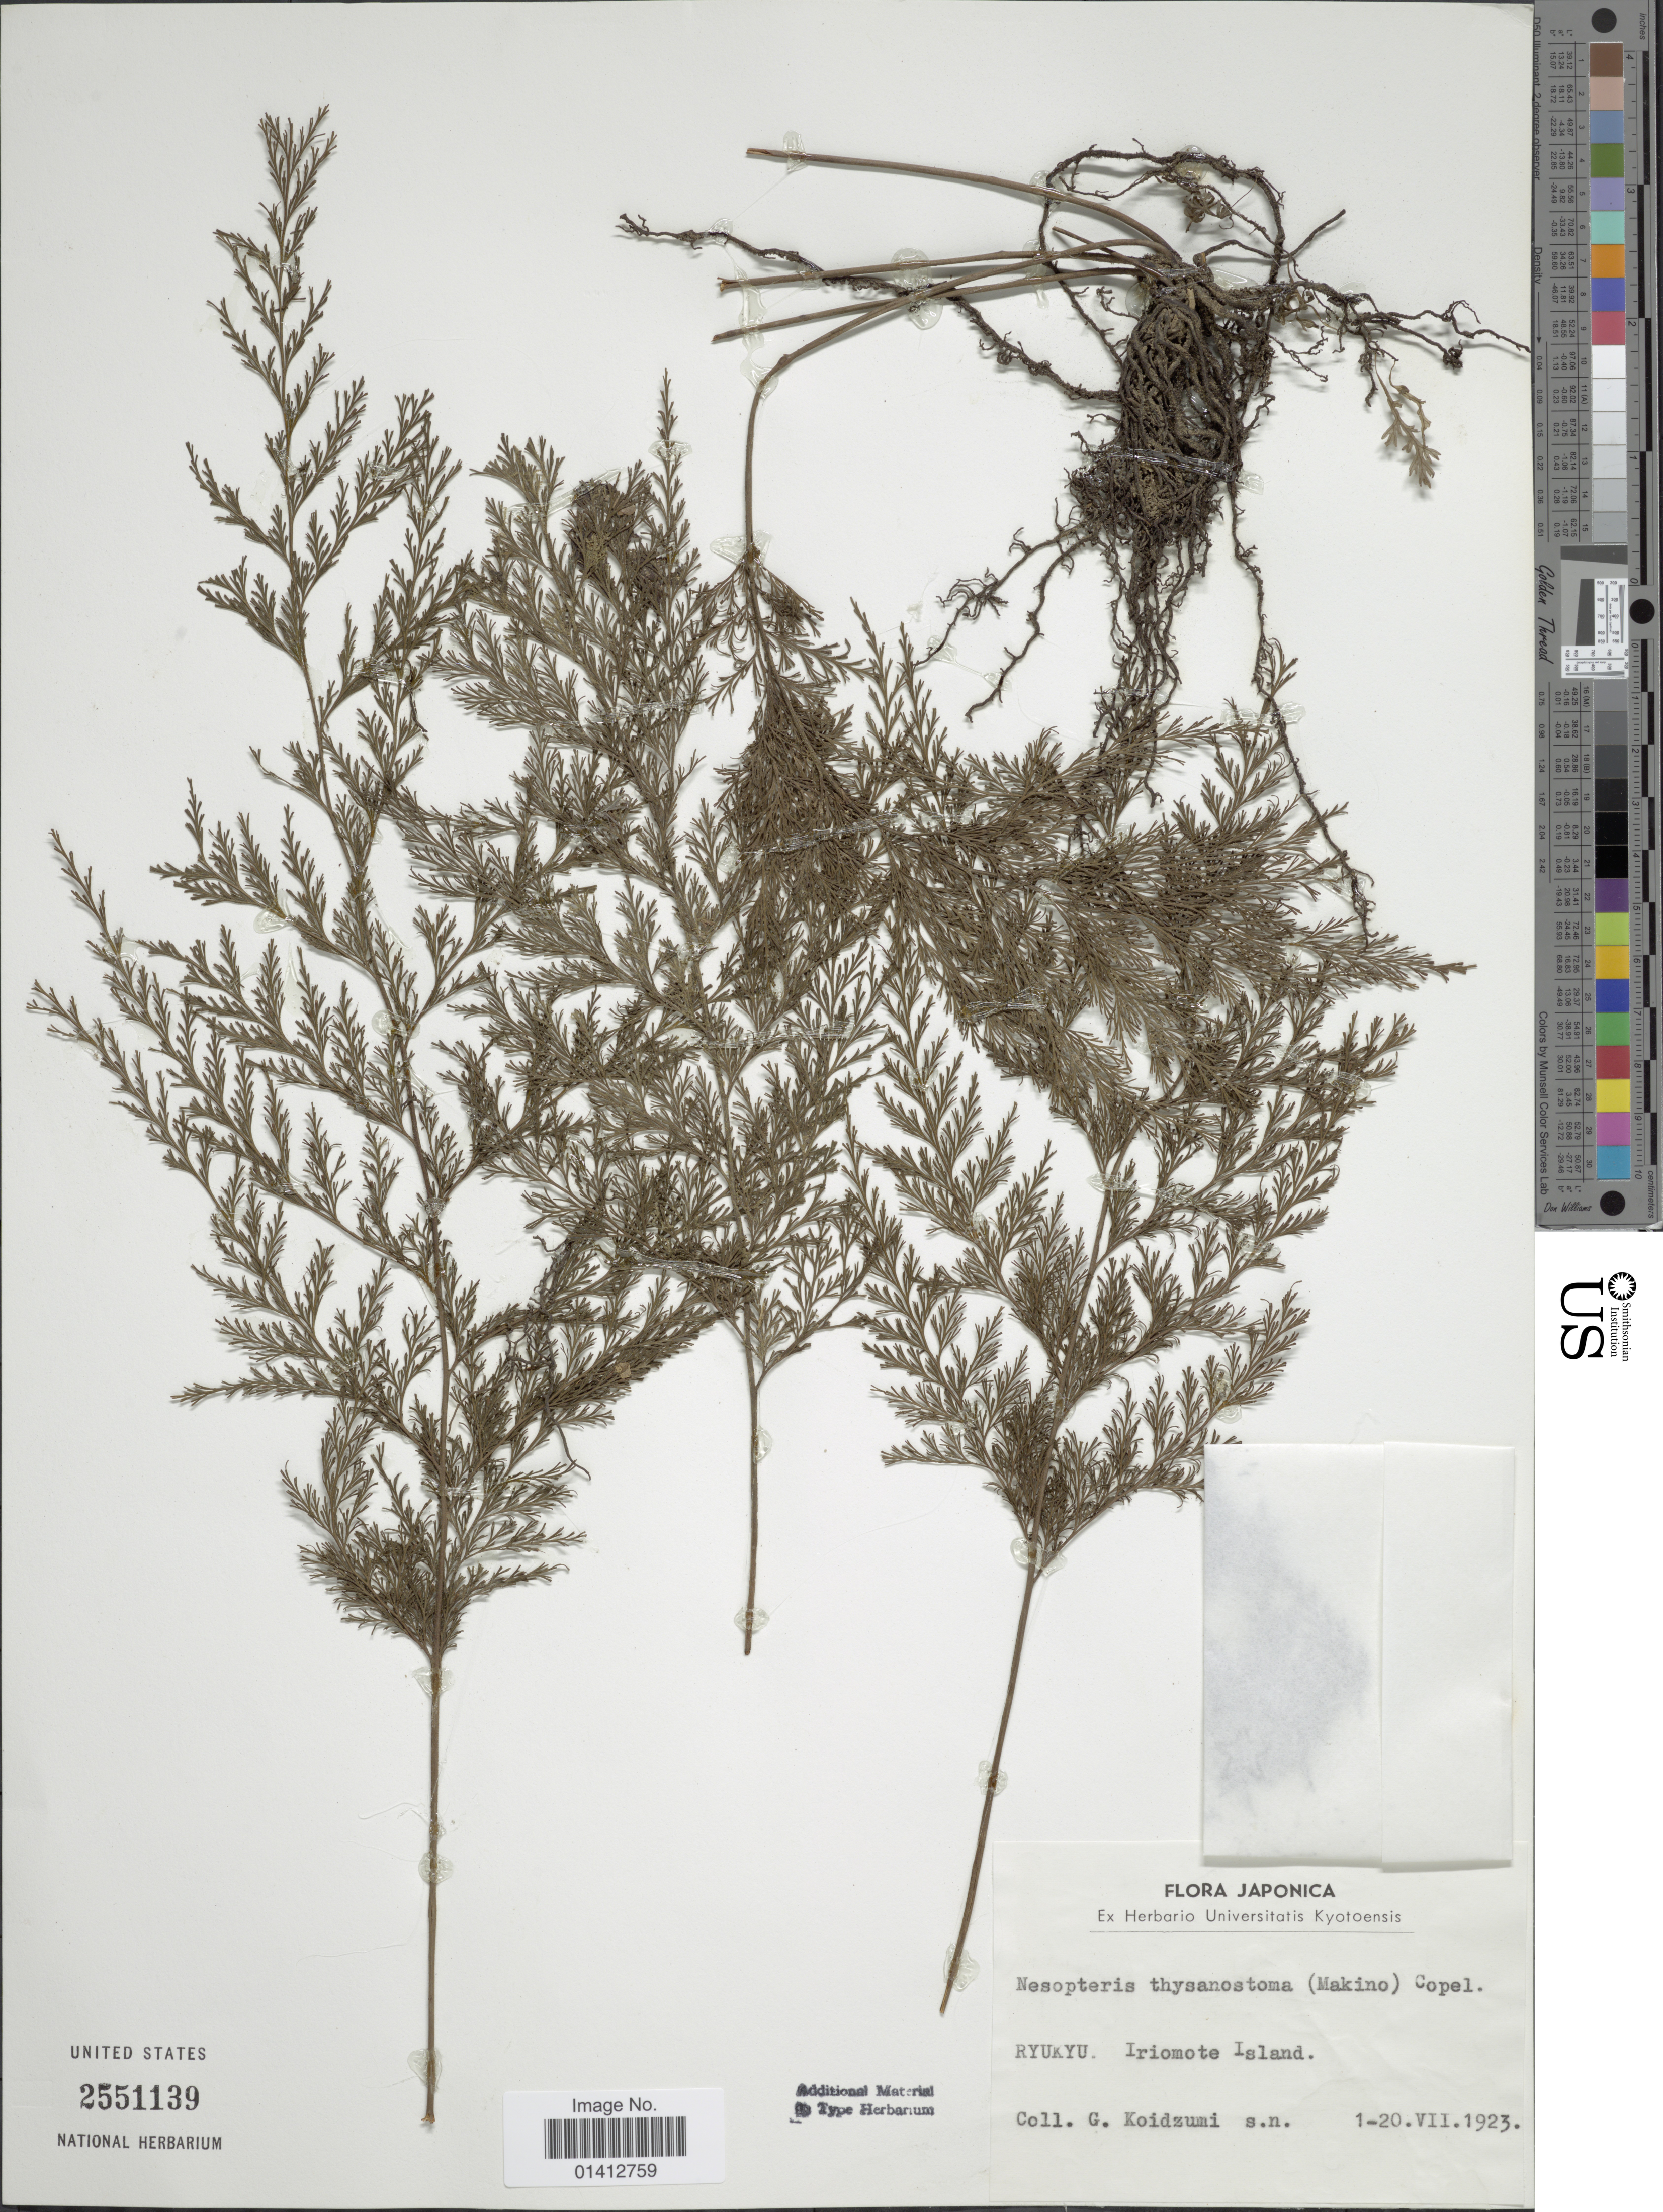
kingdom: Plantae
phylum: Tracheophyta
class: Polypodiopsida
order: Hymenophyllales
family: Hymenophyllaceae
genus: Crepidomanes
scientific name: Crepidomanes thysanostomum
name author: (Makino) Ebihara & K. Iwats.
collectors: G. Koidzumi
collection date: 1923-07-01/1923-07-20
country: Japan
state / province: Okinawa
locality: Ryukyu, Iriomote Island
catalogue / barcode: US 2551139